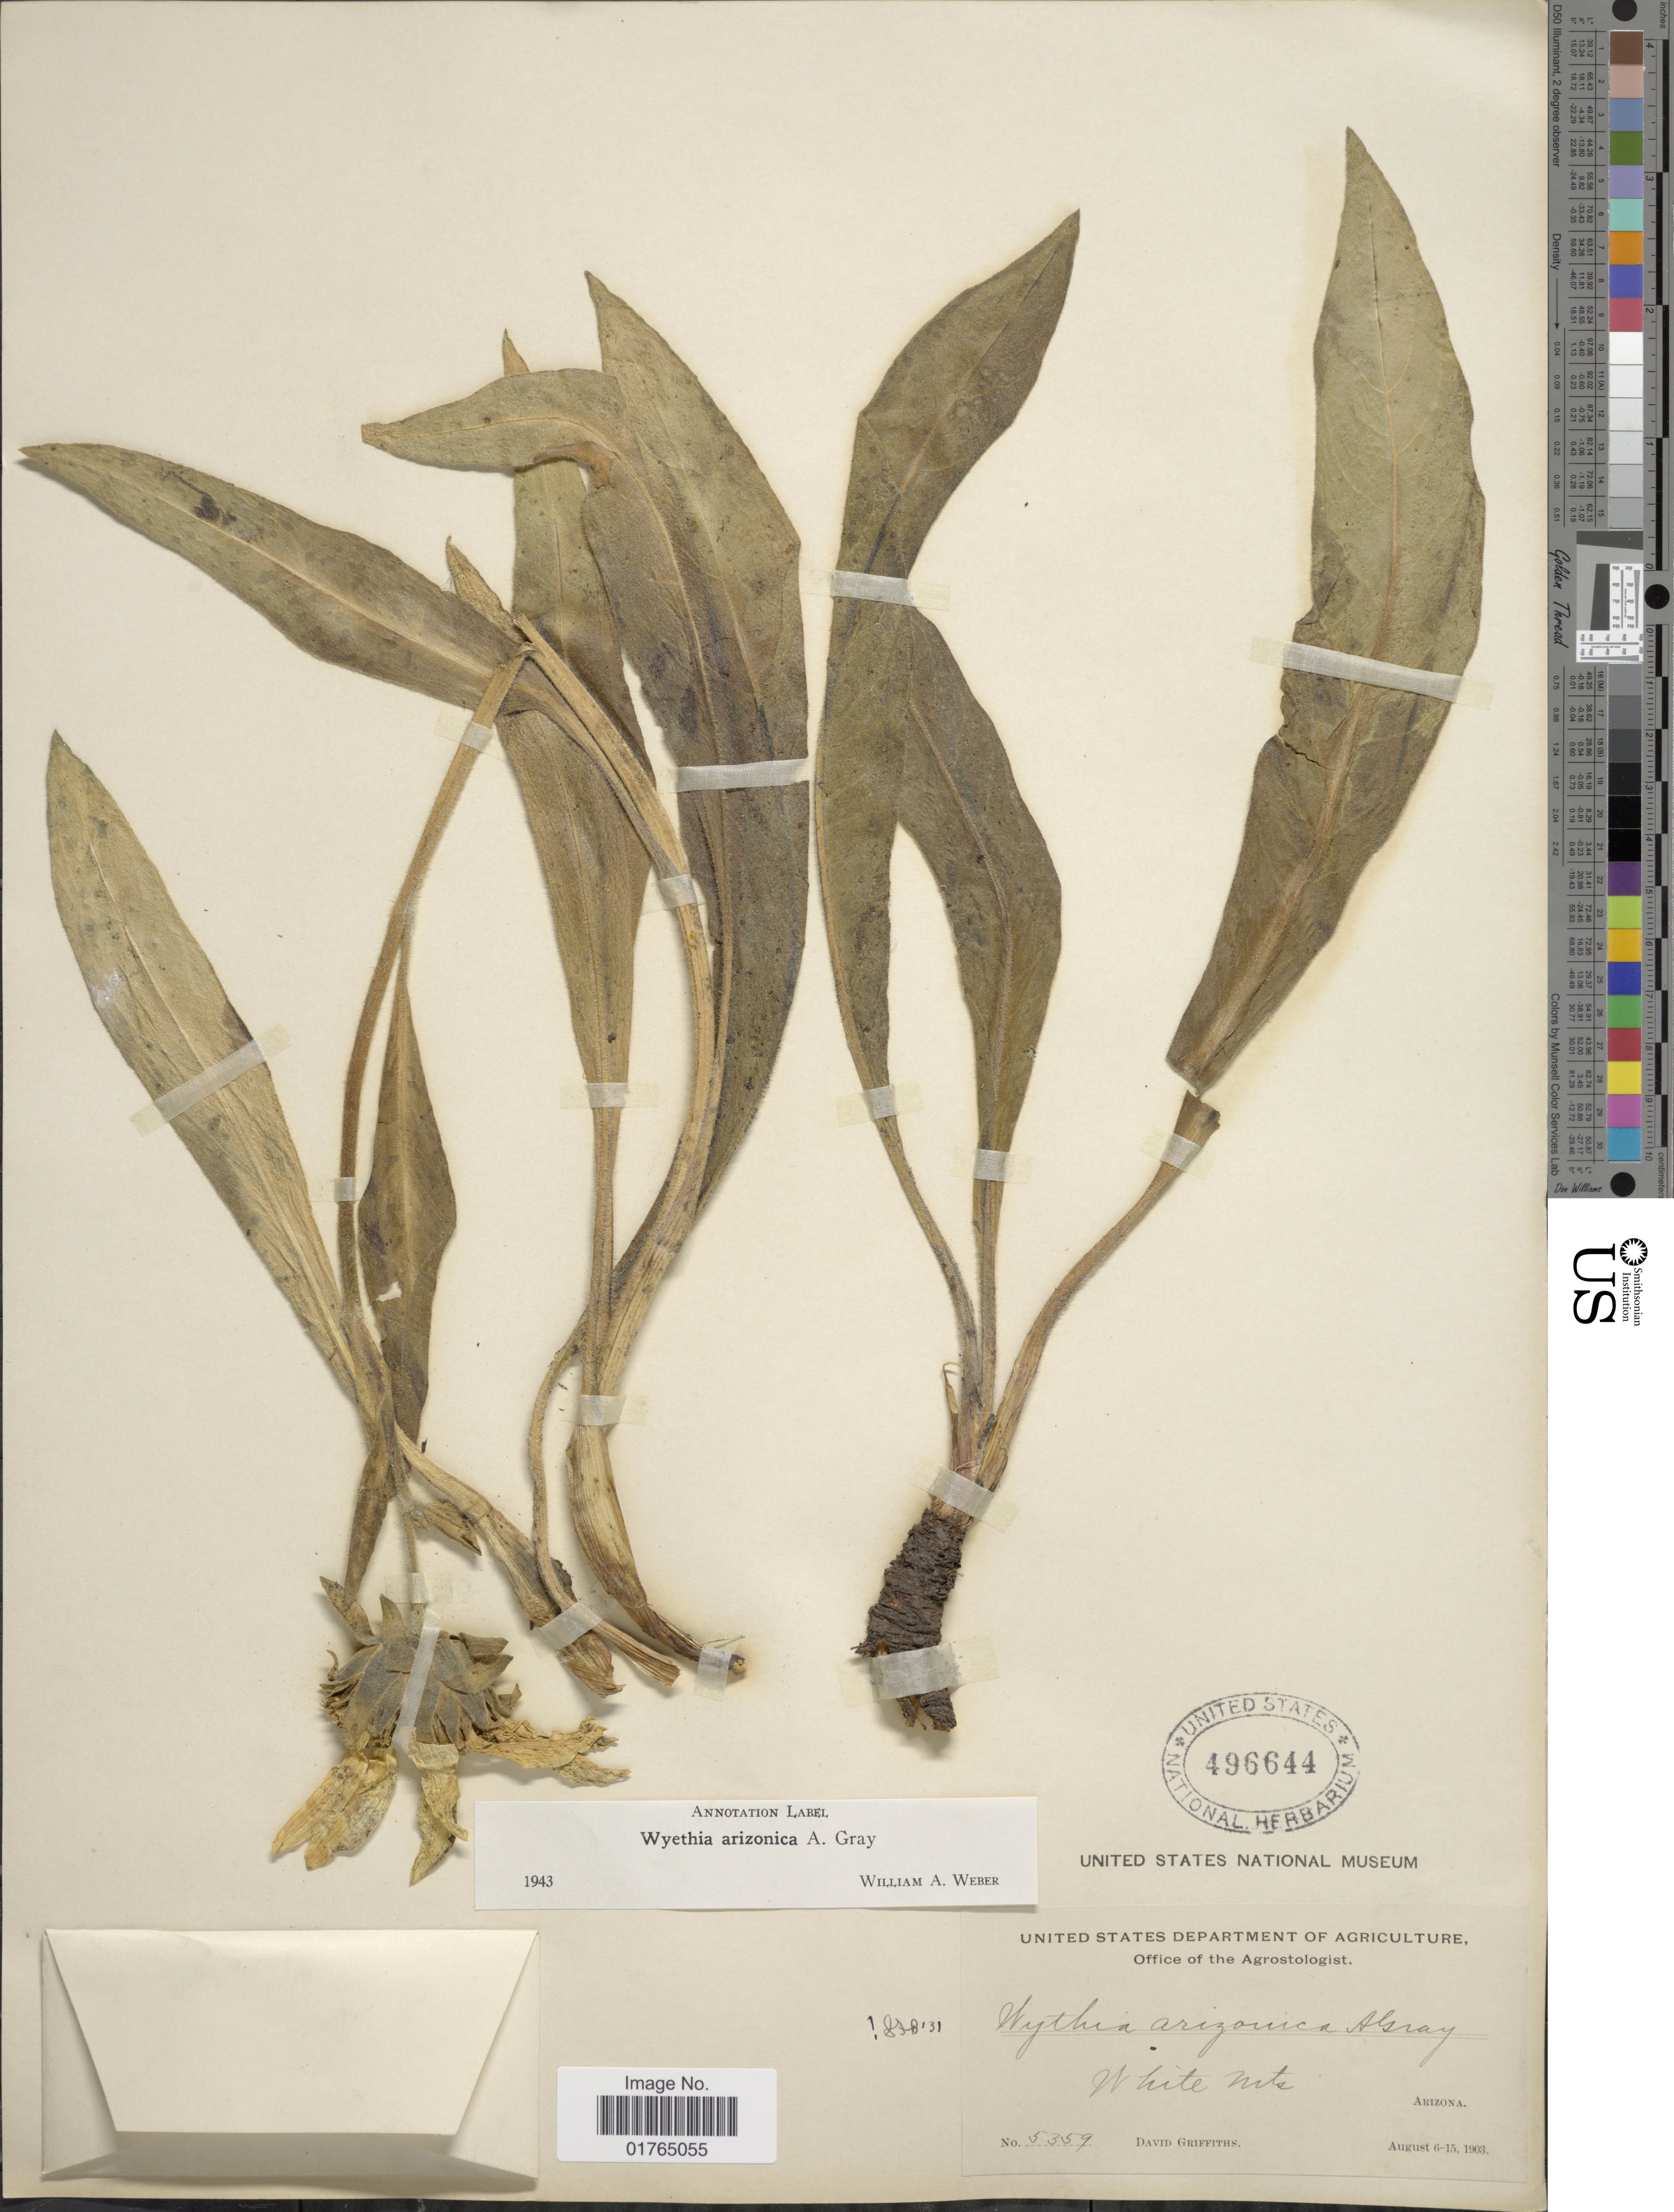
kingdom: Plantae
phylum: Tracheophyta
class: Magnoliopsida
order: Asterales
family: Asteraceae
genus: Wyethia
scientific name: Wyethia arizonica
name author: A. Gray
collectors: D. Griffiths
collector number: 5359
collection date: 1903-08-06/1903-08-15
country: United States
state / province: Arizona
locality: White Mts.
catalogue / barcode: US 496644